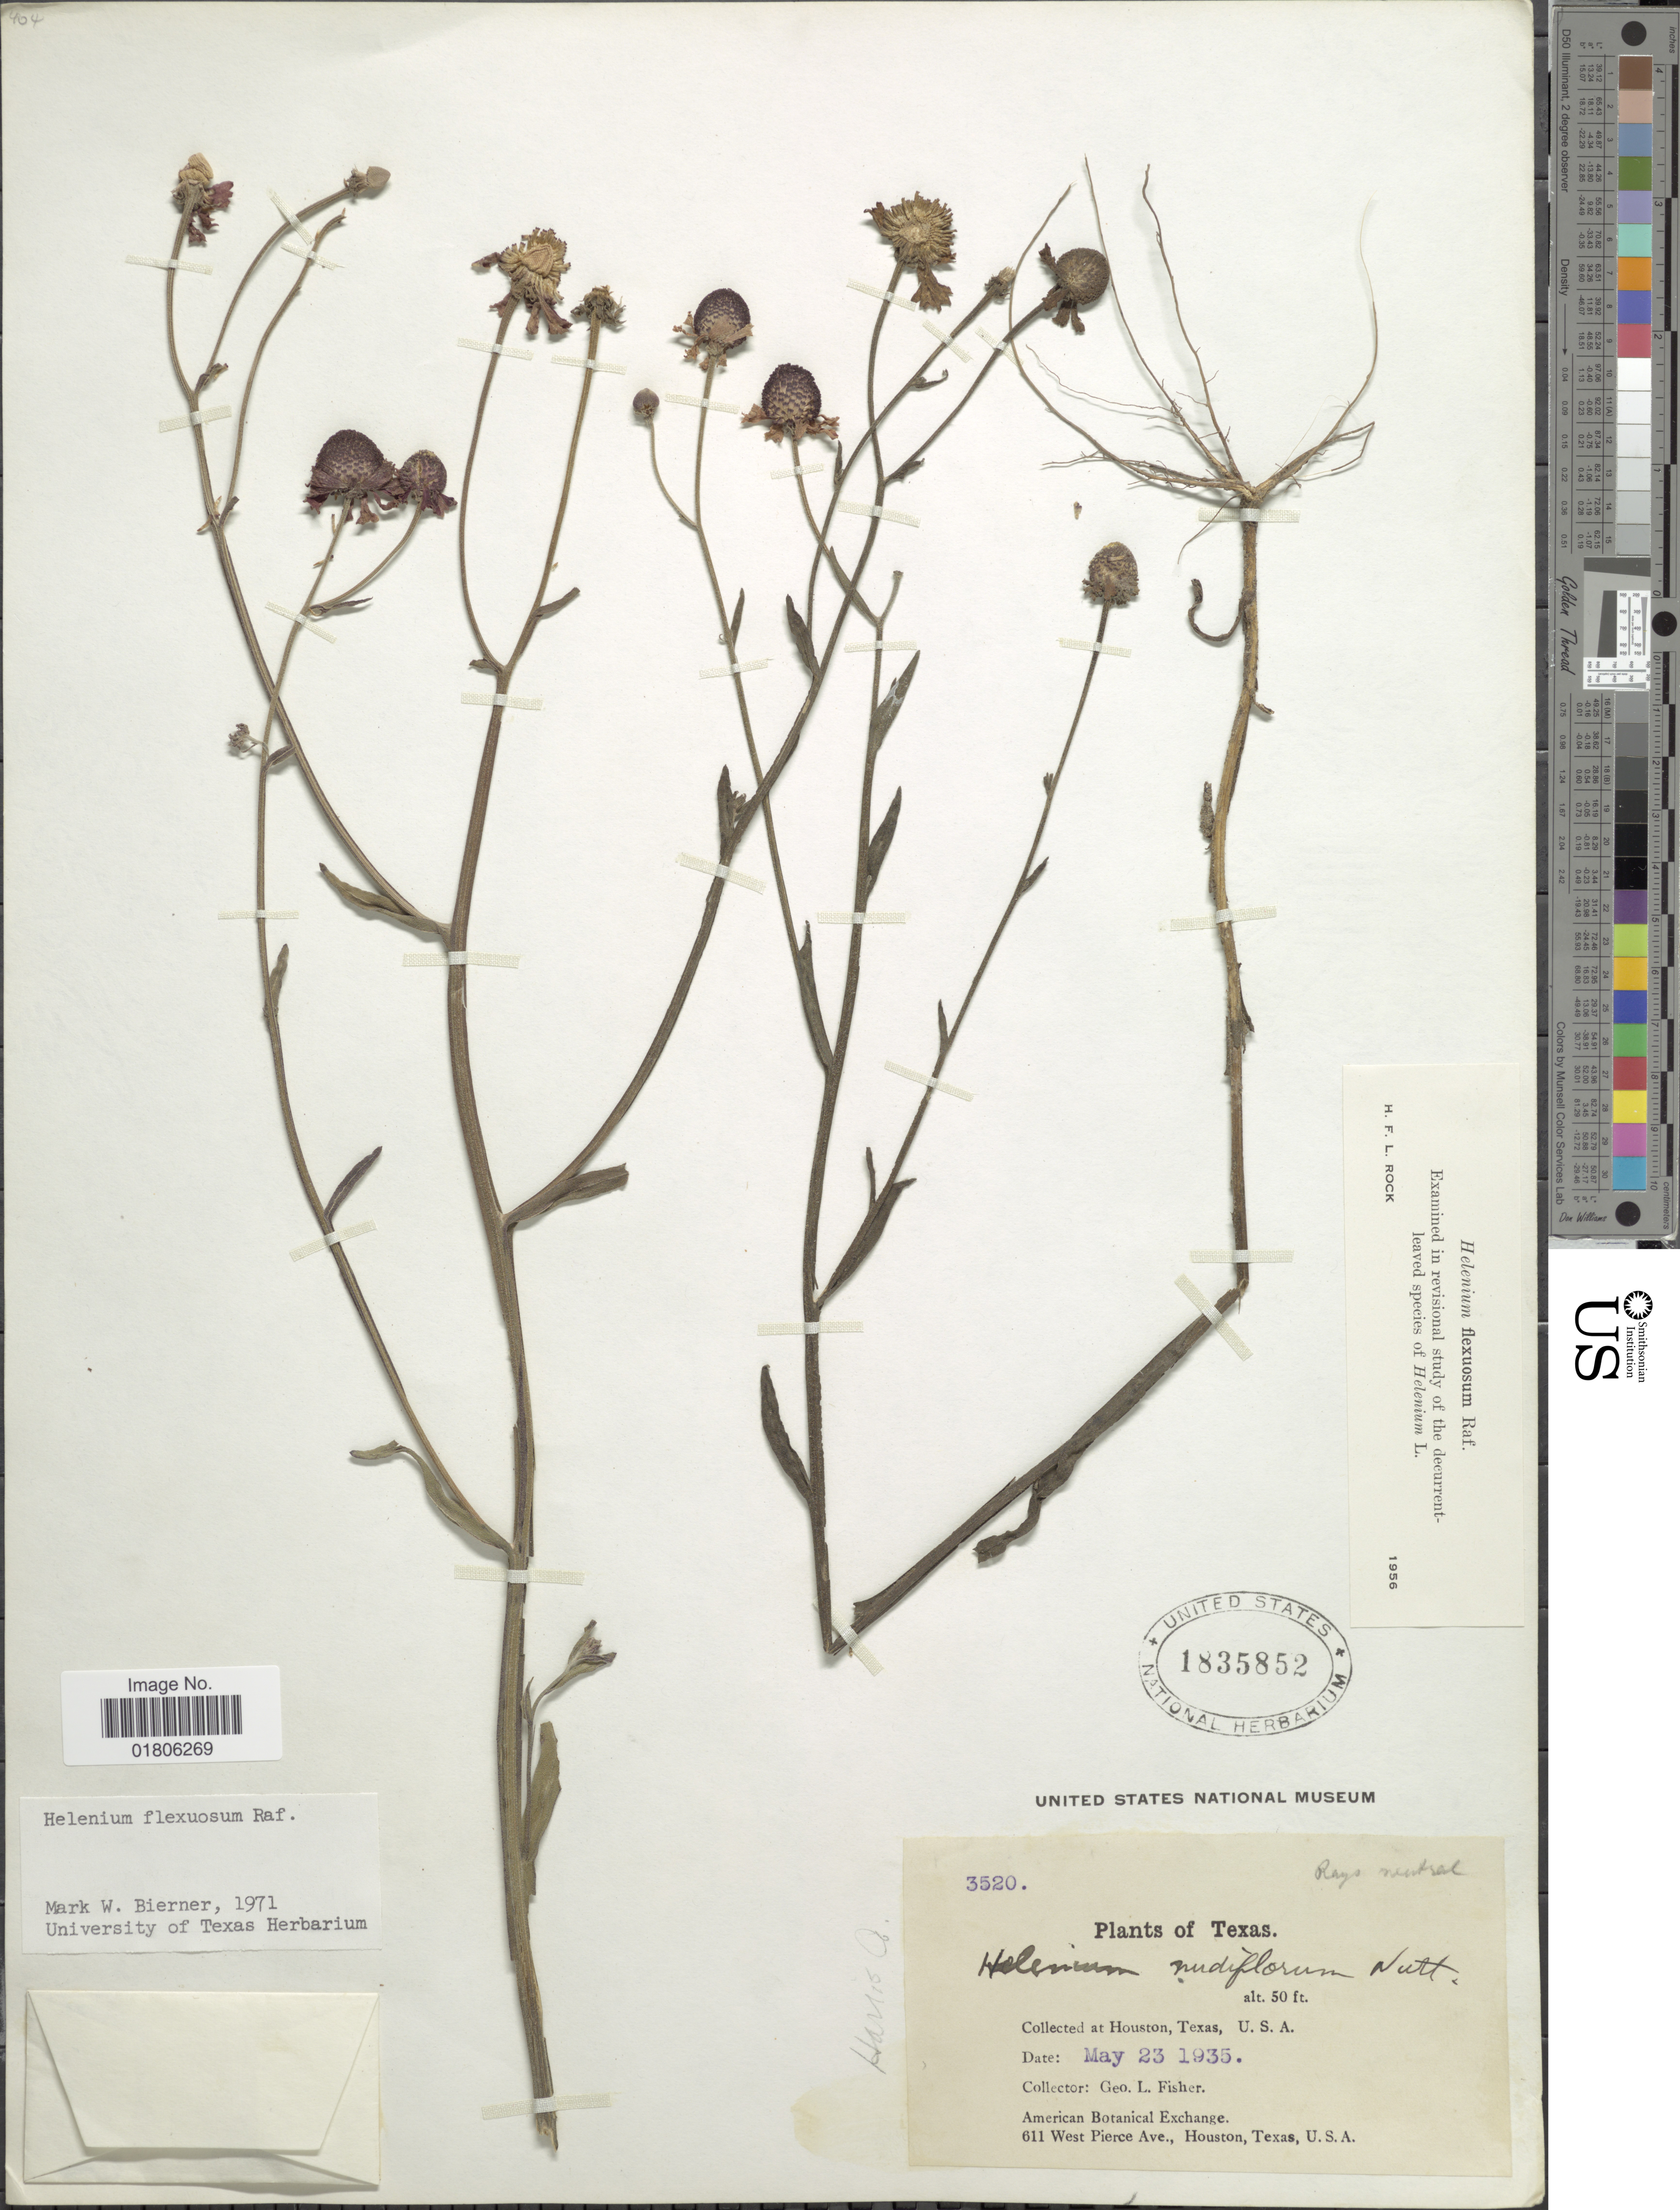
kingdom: Plantae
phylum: Tracheophyta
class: Magnoliopsida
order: Asterales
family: Asteraceae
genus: Helenium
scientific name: Helenium flexuosum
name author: Raf.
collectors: G. L. Fisher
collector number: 352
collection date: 1935-05-23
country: United States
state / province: Texas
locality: Houston, Harris Co.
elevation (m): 15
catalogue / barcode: US 1835852